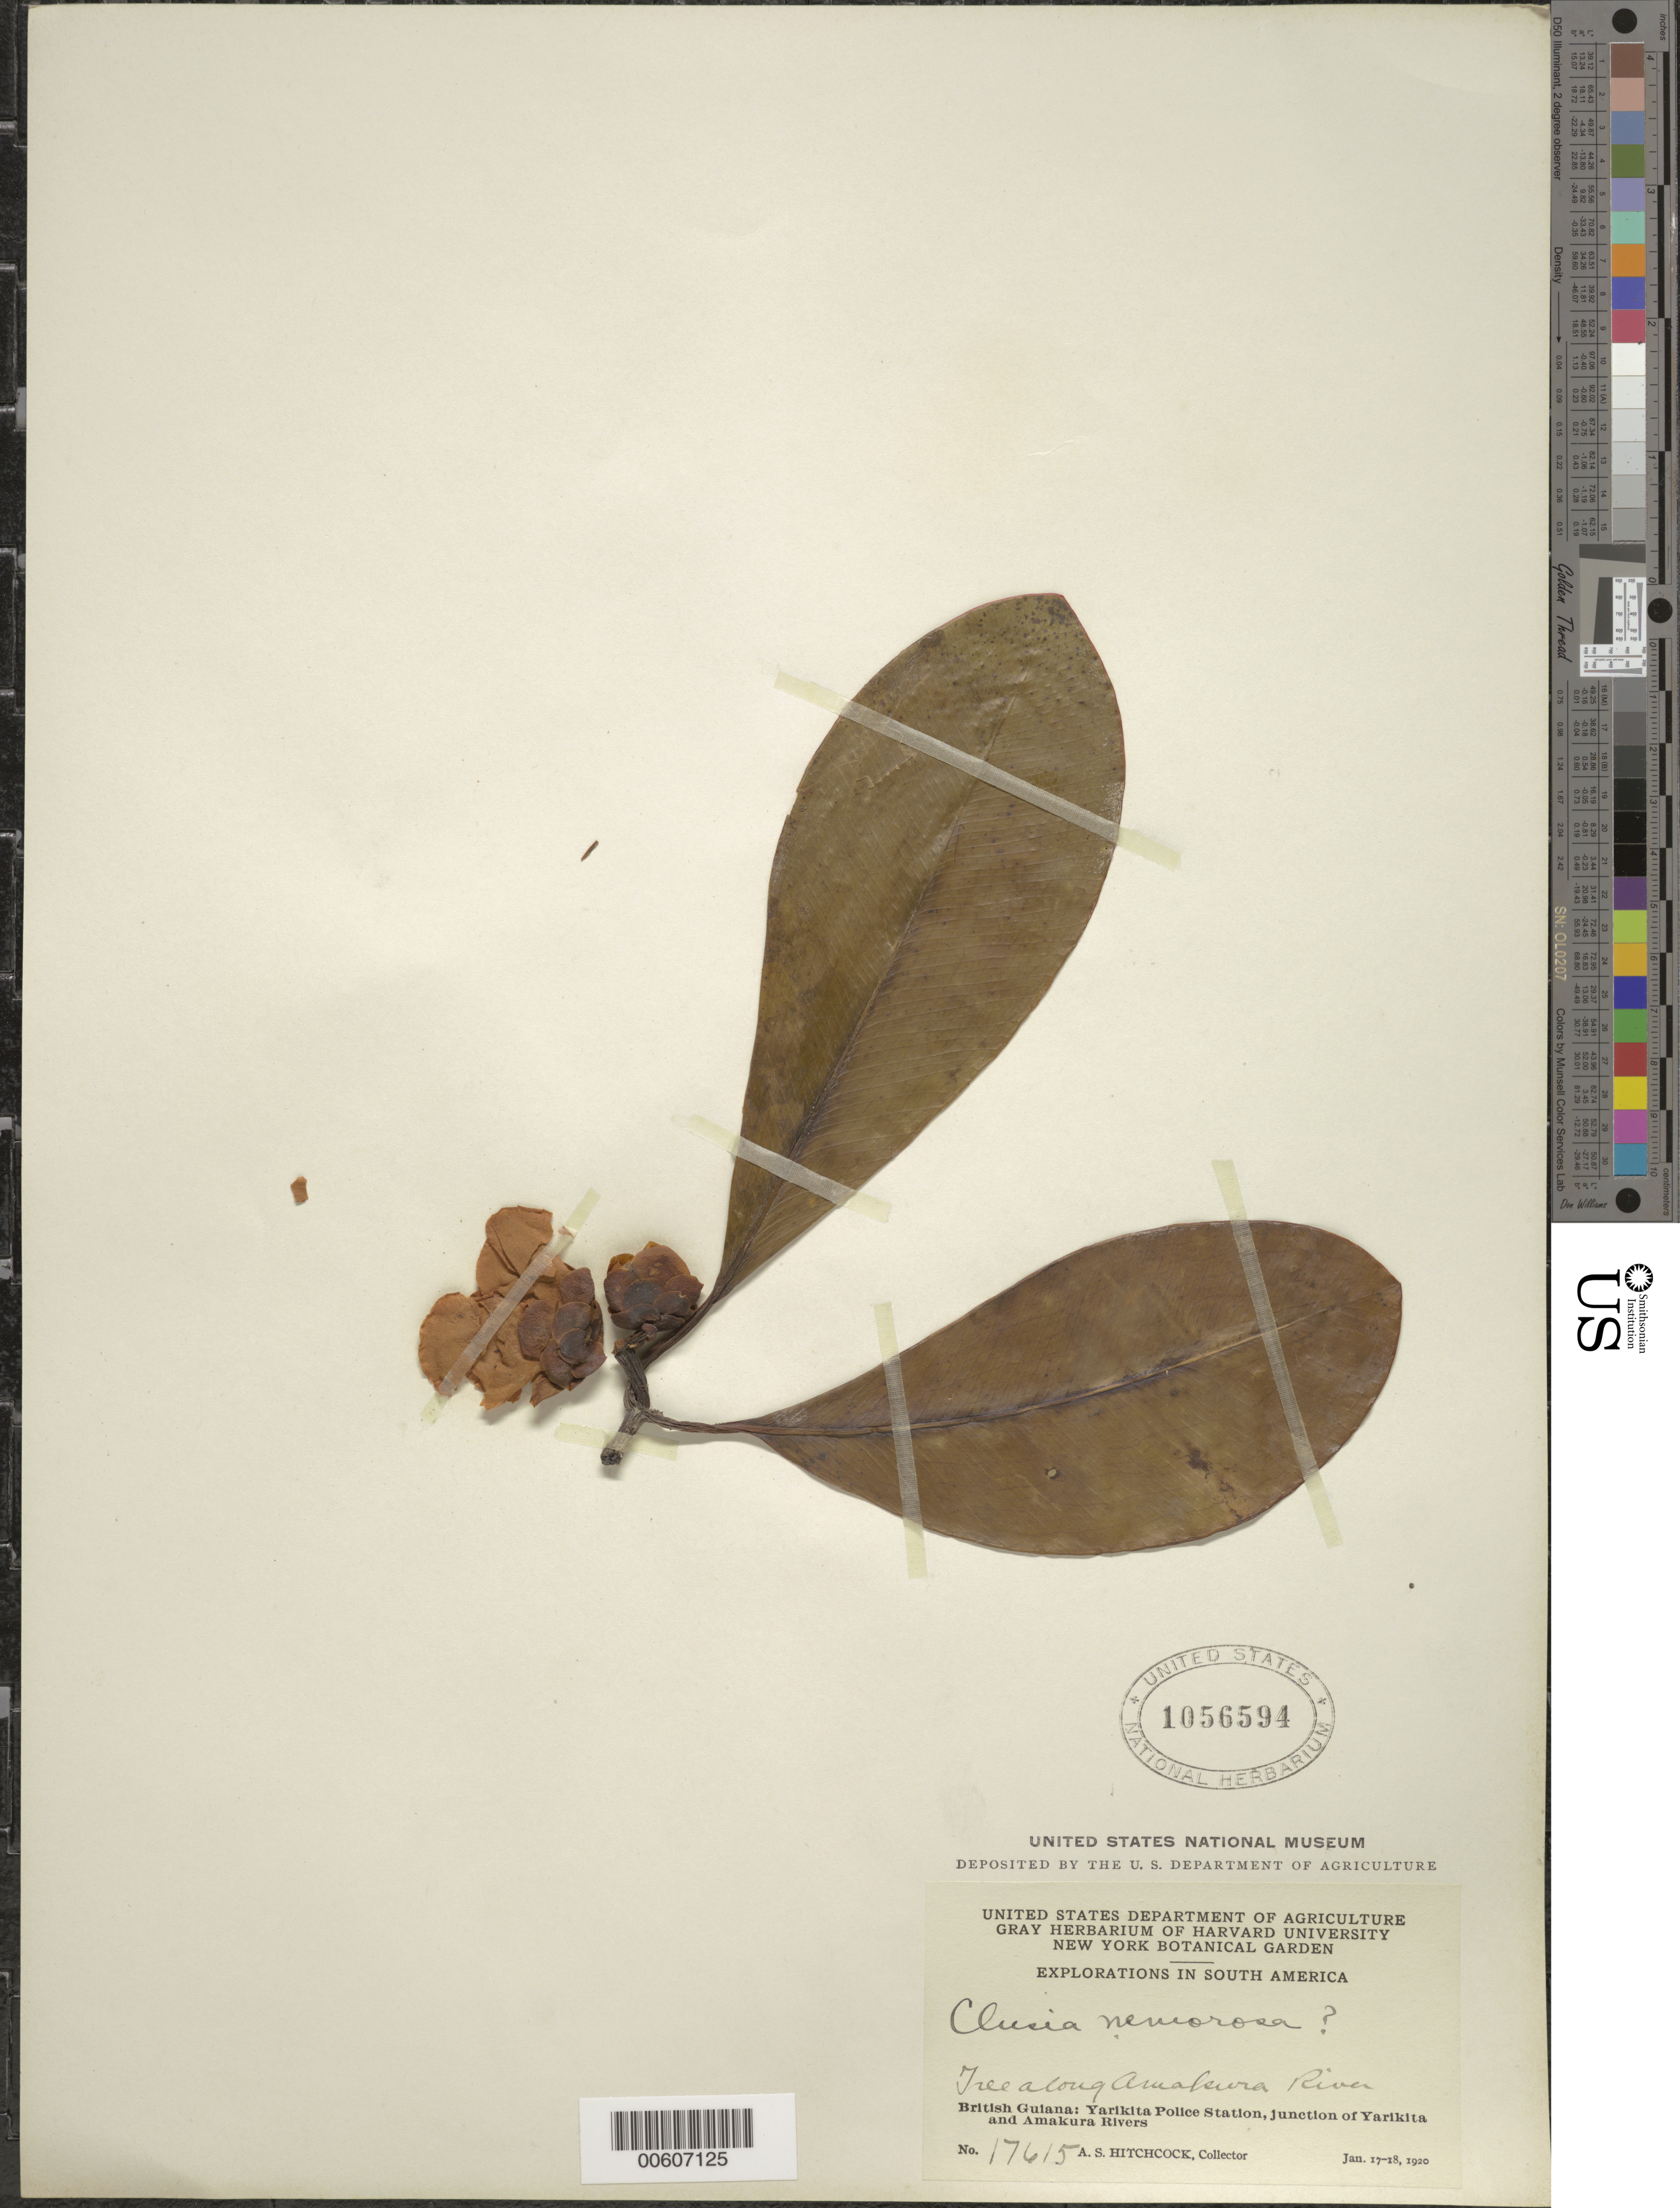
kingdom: Plantae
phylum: Tracheophyta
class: Magnoliopsida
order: Malpighiales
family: Clusiaceae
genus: Clusia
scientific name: Clusia nemorosa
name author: G. Mey.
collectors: A. S. Hitchcock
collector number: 17615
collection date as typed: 17-Jan-20 to 18-Jan-20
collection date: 1920-01-17/1920-01-18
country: Guyana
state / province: Barima-Waini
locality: Yarikita Police Sta., junct. of Yarikita & Amakura Rivers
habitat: Along river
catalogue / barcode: US 1056594